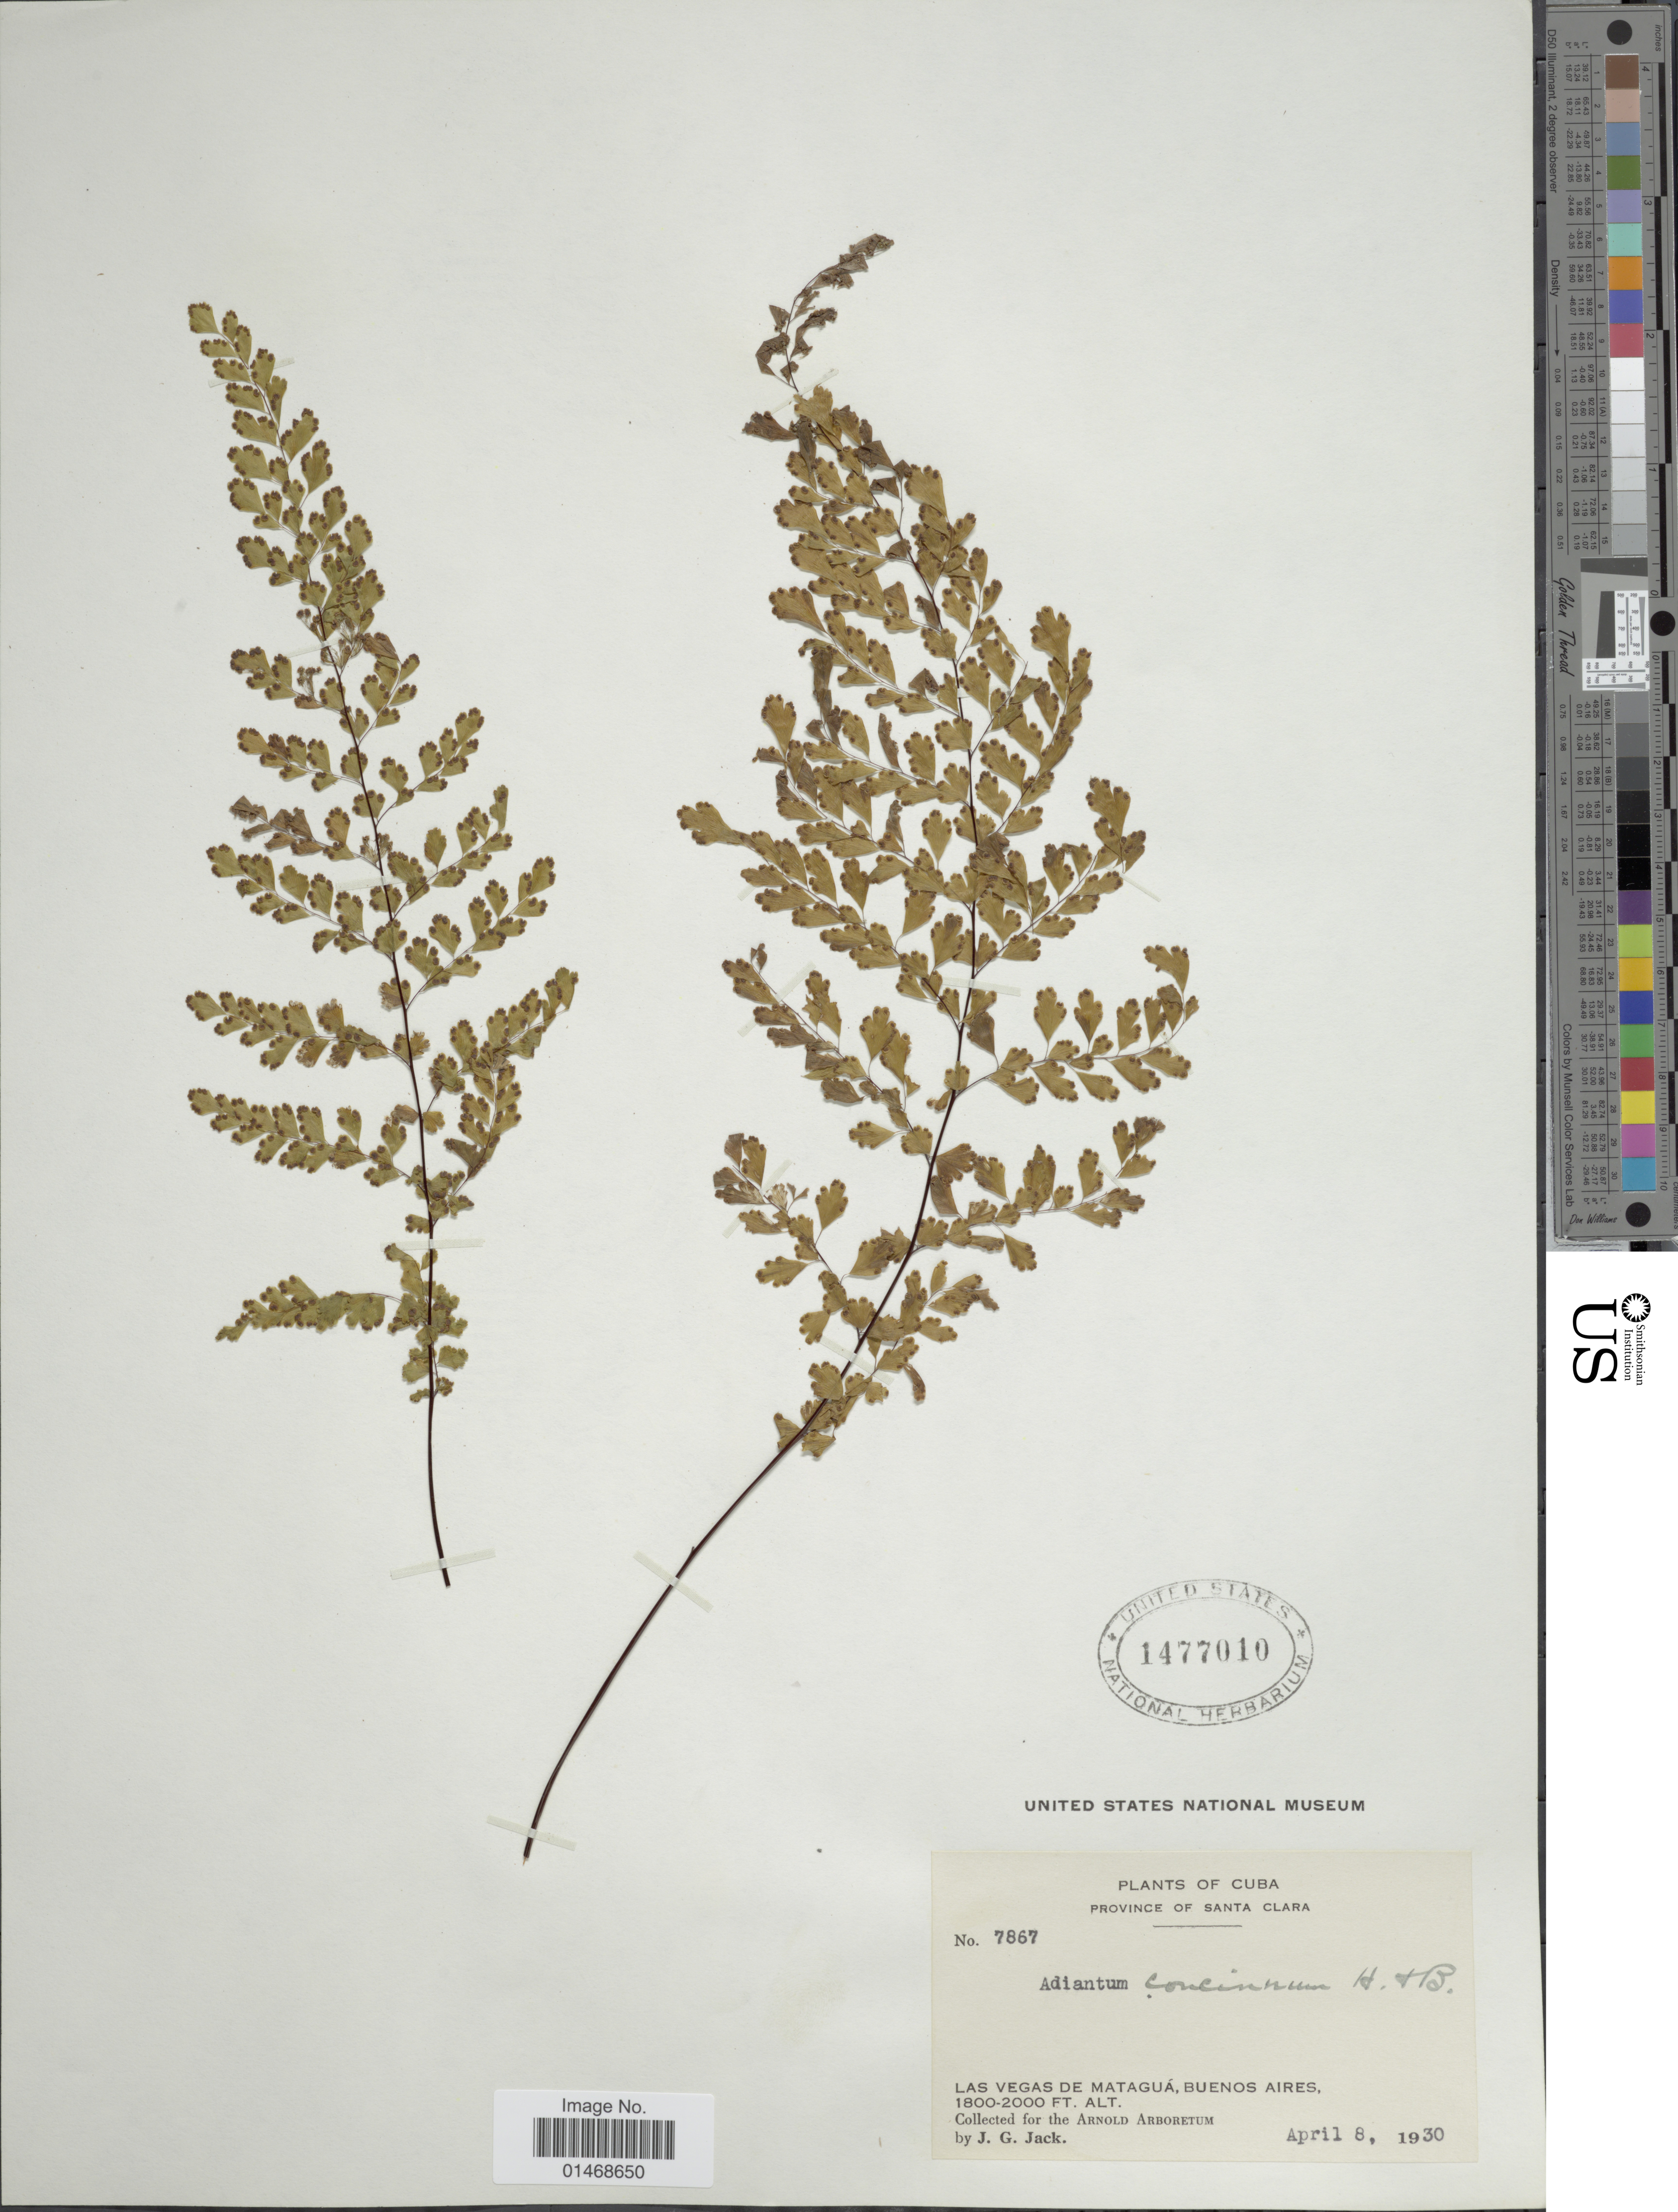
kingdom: Plantae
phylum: Tracheophyta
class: Polypodiopsida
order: Polypodiales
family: Pteridaceae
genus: Adiantum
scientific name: Adiantum concinnum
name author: Humb. & Bonpl. ex Willd.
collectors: J. G. Jack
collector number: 7867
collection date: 1930-04-08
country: Cuba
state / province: Las Villas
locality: Province of Santa Clara, Las Vegas de Mataguá, Buenos Aires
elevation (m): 549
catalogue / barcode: US 1477010